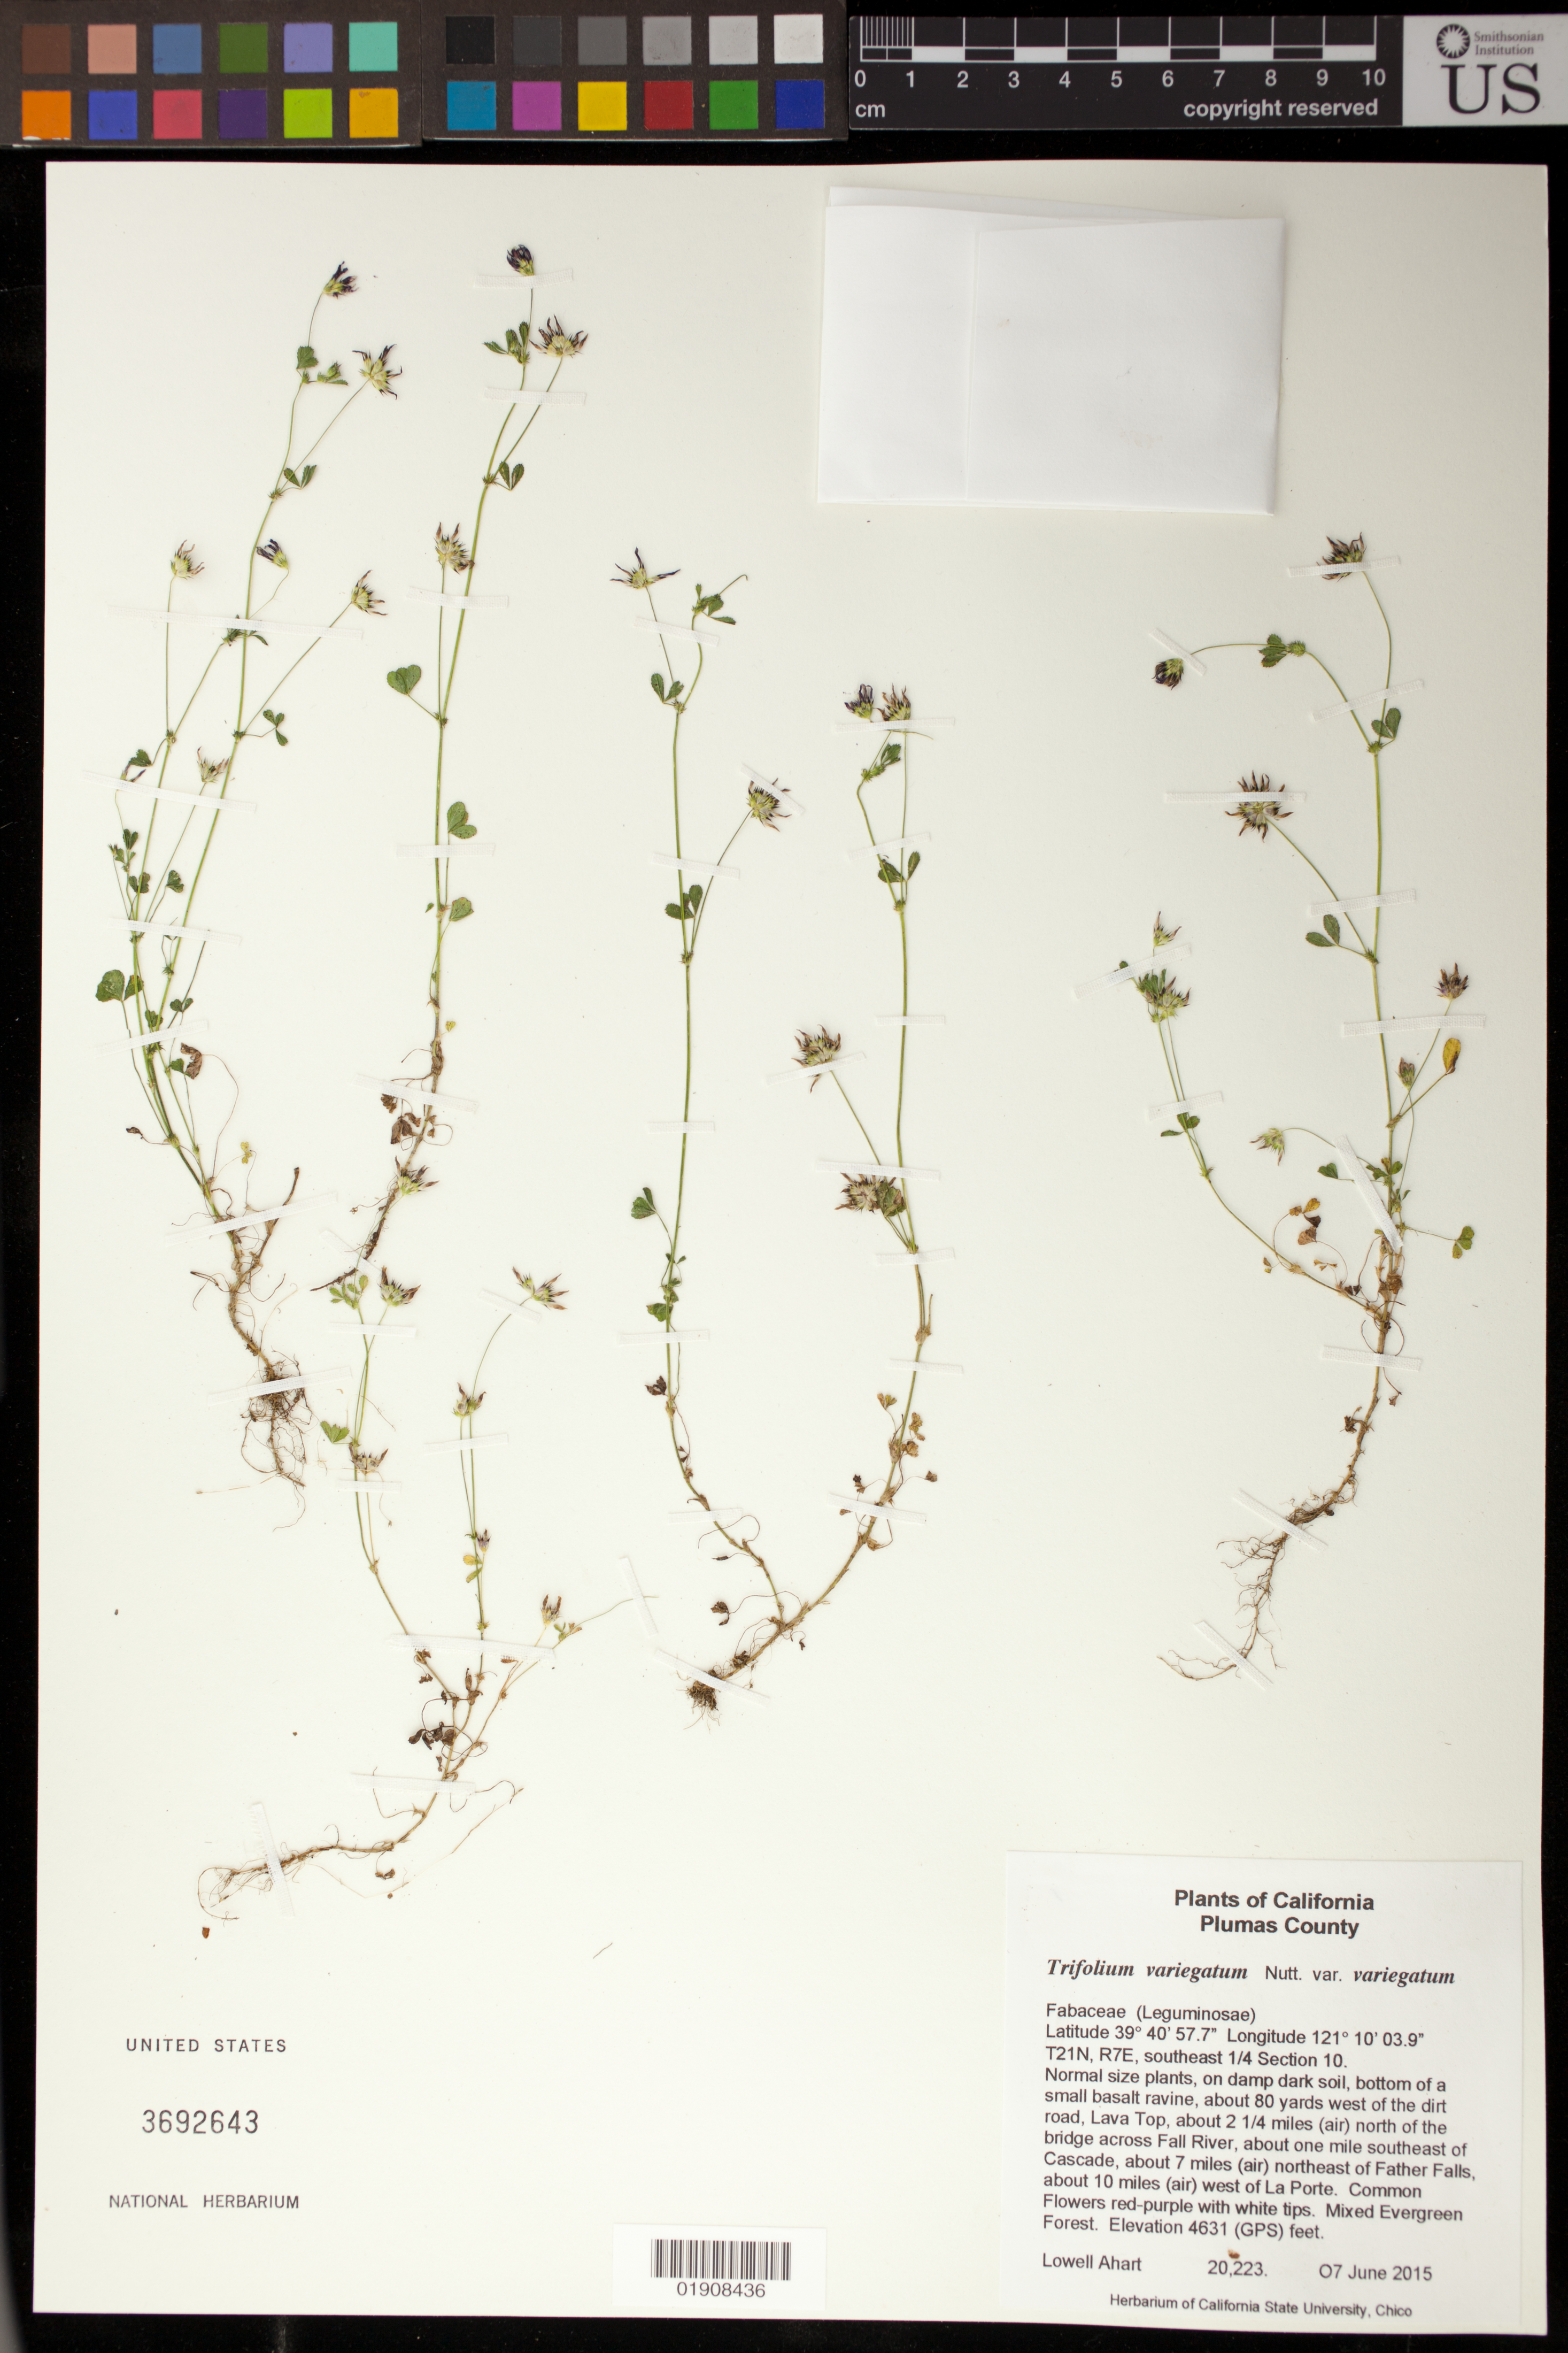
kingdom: Plantae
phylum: Tracheophyta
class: Magnoliopsida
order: Fabales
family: Fabaceae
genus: Trifolium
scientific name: Trifolium variegatum var. variegatum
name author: Nutt. ex Torr. & A. Gray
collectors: L. Ahart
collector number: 20223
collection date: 2015-06-07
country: United States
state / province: California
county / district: Plumas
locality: About 80 yards west of the dirt road, Lava Top, about 2 1/4 miles (air) north of the bridge across Fall River, about one mile southeast of Cascade, about 7 miles (air) northeast of Father Falls, about 10 miles (air) west of La Porte.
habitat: Mixed evergreen forest.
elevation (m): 1412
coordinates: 39 40 57.7 N, 121 10 3.9 W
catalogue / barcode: US 3692643